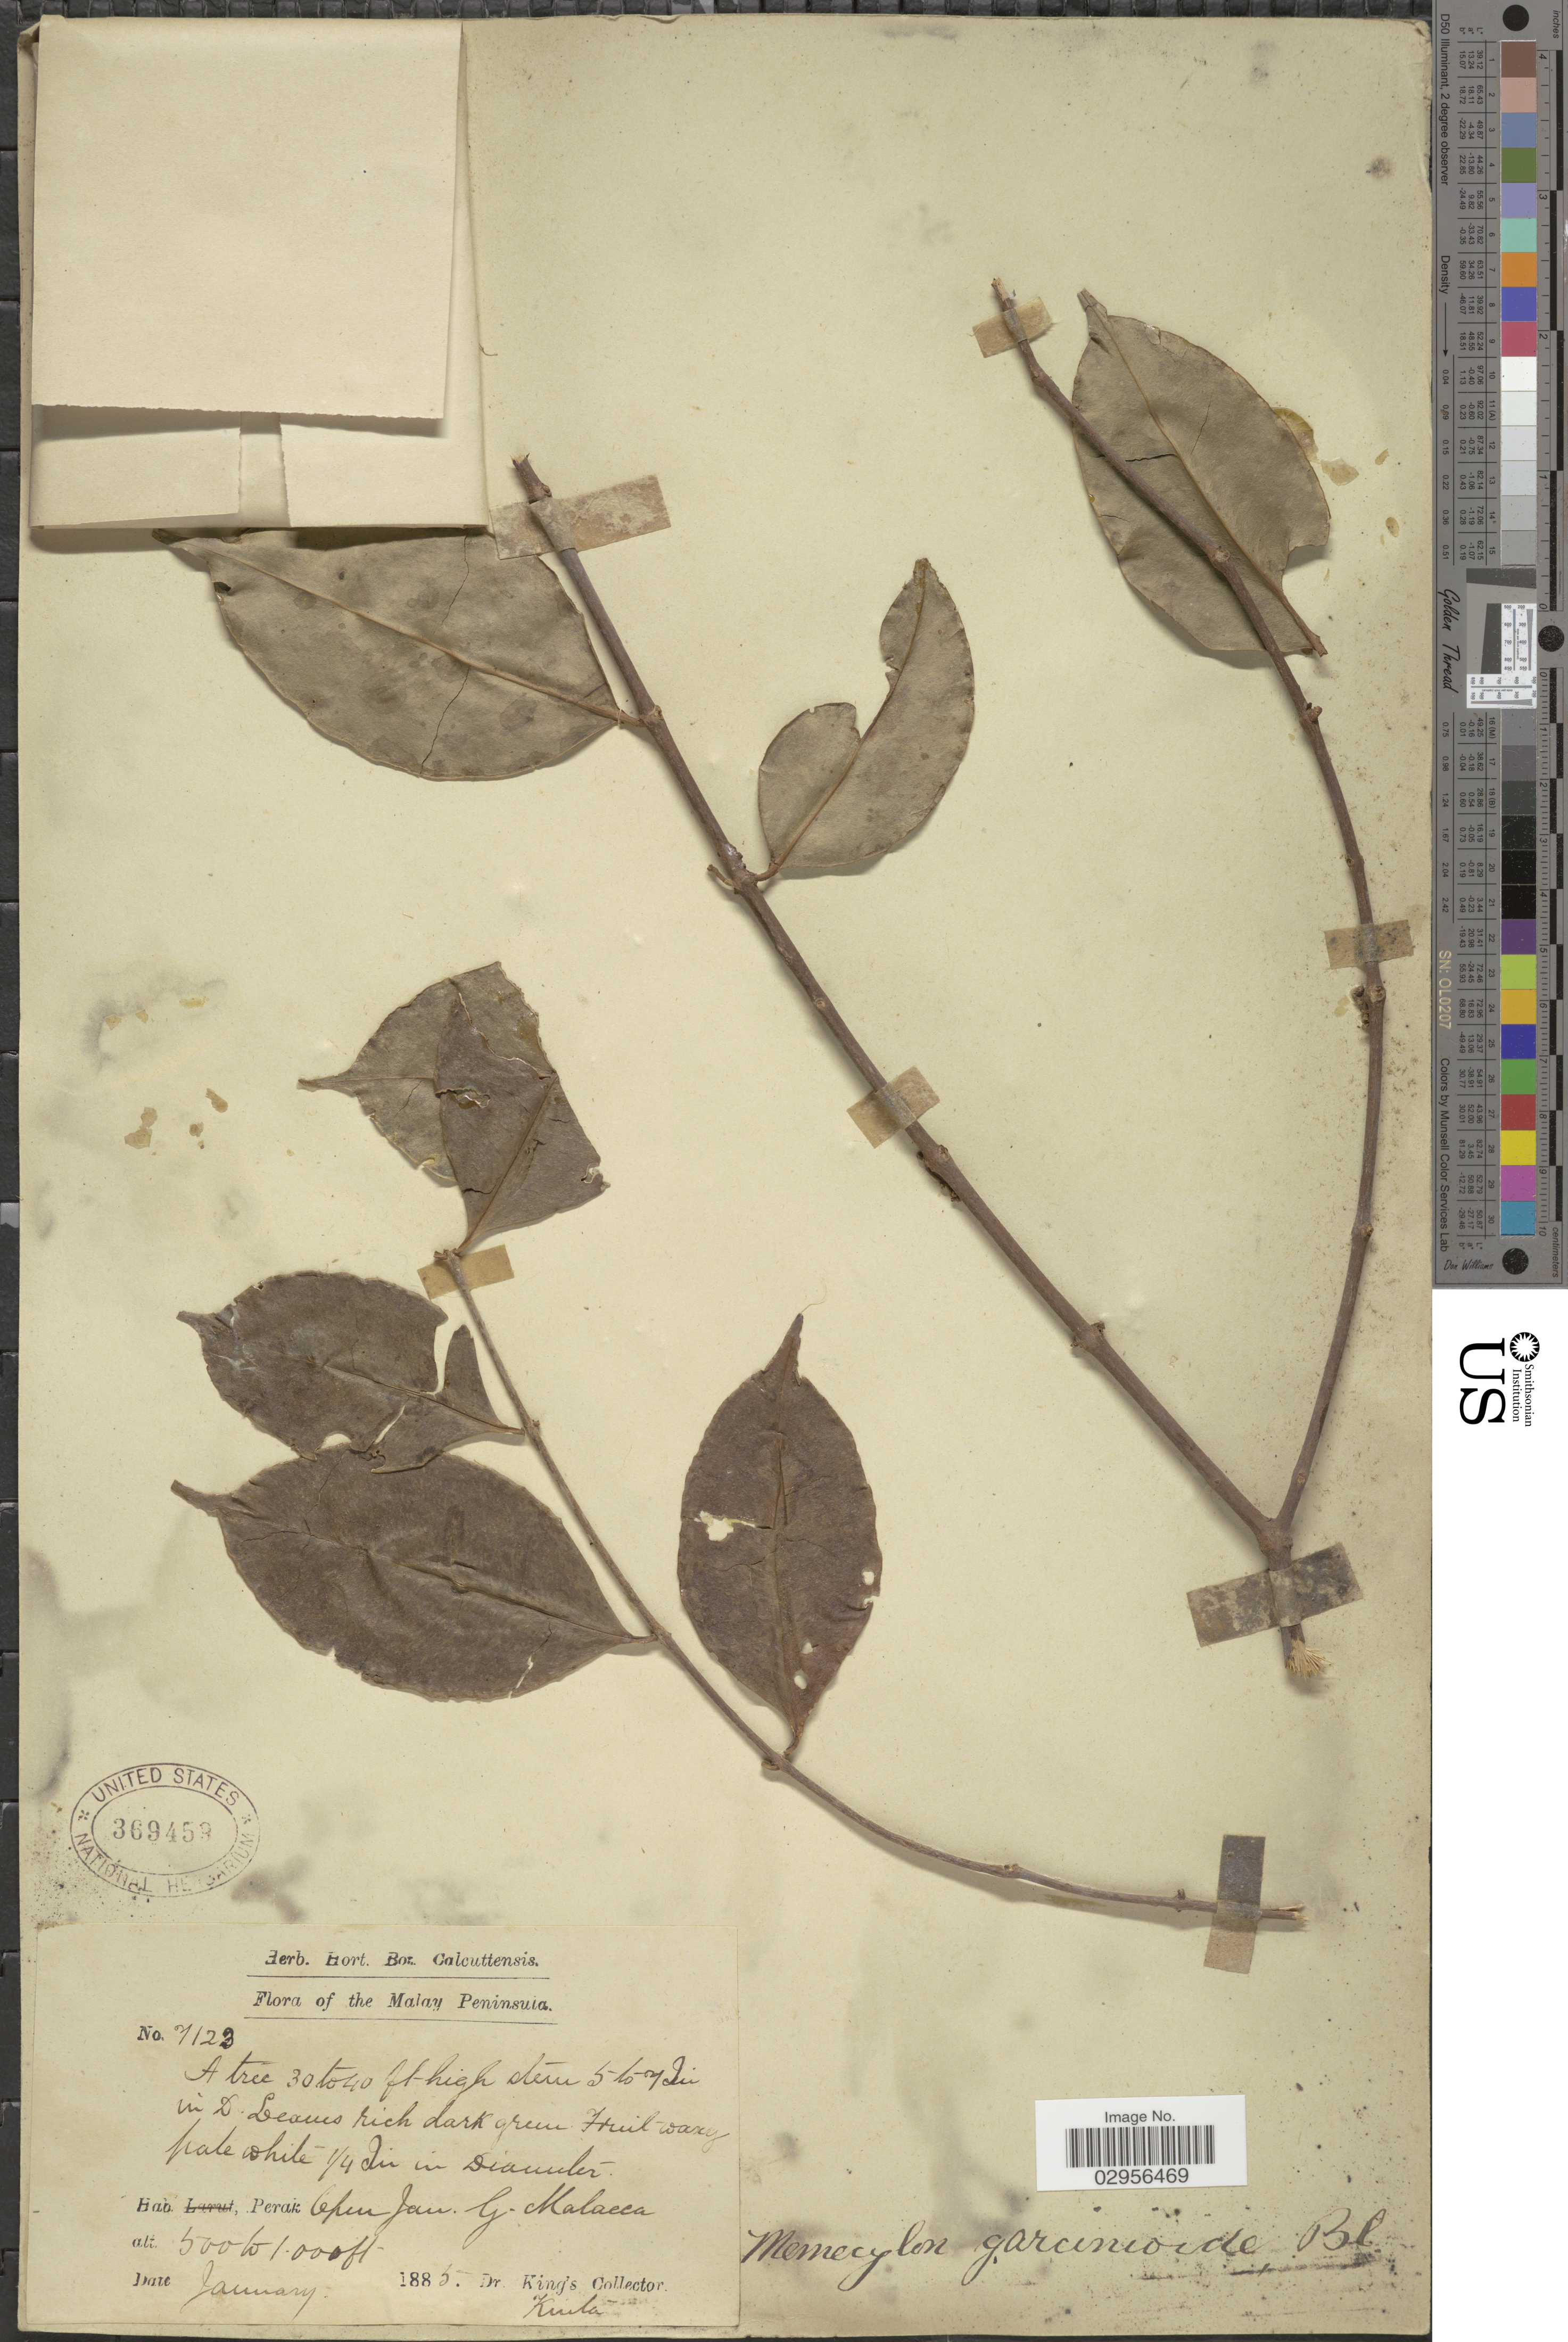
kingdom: Plantae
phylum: Tracheophyta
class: Magnoliopsida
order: Myrtales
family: Melastomataceae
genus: Memecylon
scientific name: Memecylon garcinioides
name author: Blume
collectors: Dr. King's collector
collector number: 7123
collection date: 1885-01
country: Malaysia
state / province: Perak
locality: Malay Peninsula, Perak, Open Jun. G. Malacca. Kinta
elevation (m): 152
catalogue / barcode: US 369459